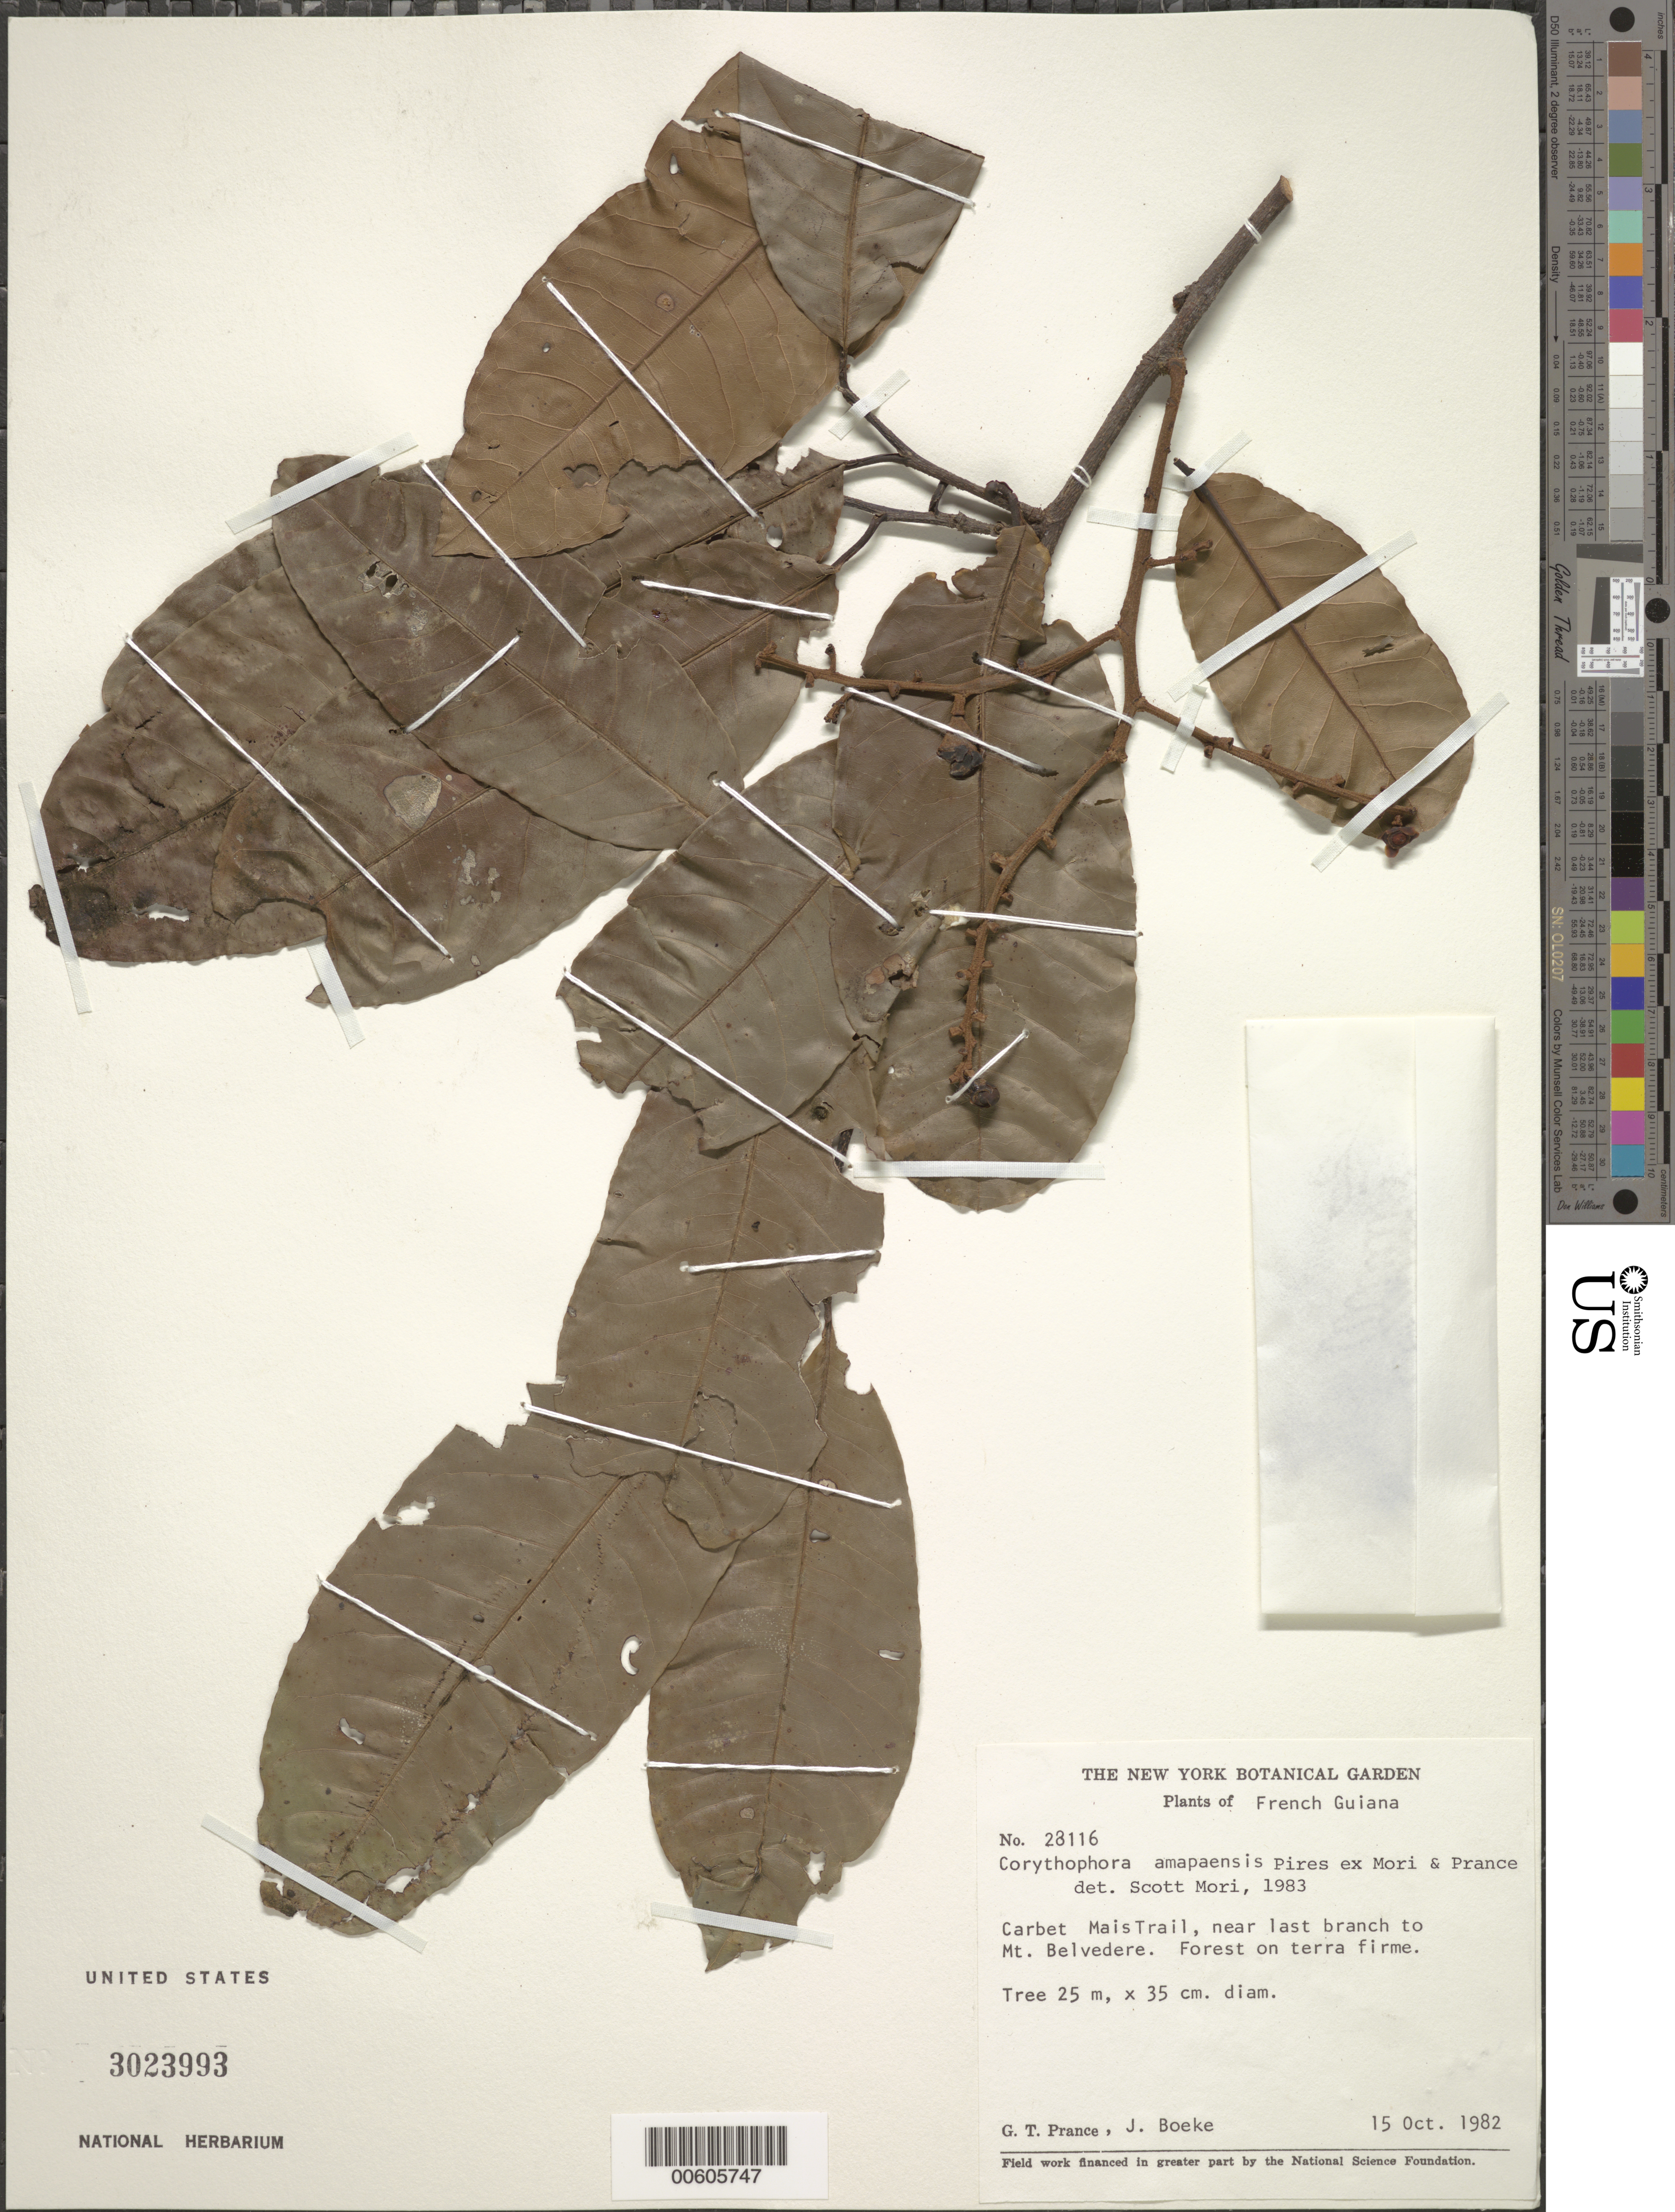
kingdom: Plantae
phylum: Tracheophyta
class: Magnoliopsida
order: Ericales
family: Lecythidaceae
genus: Corythophora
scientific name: Corythophora amapaensis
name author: Pires ex S.A. Mori & Prance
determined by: Mori, Scott A.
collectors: G. T. Prance & J. D. Boeke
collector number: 28116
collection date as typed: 15-Oct-82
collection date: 1982-10-15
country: French Guiana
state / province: Saint-Laurent-du-Maroni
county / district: Saül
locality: Carbet Mais Trail, near last branch of trail to Mt. Belvedere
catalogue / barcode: US 3023993